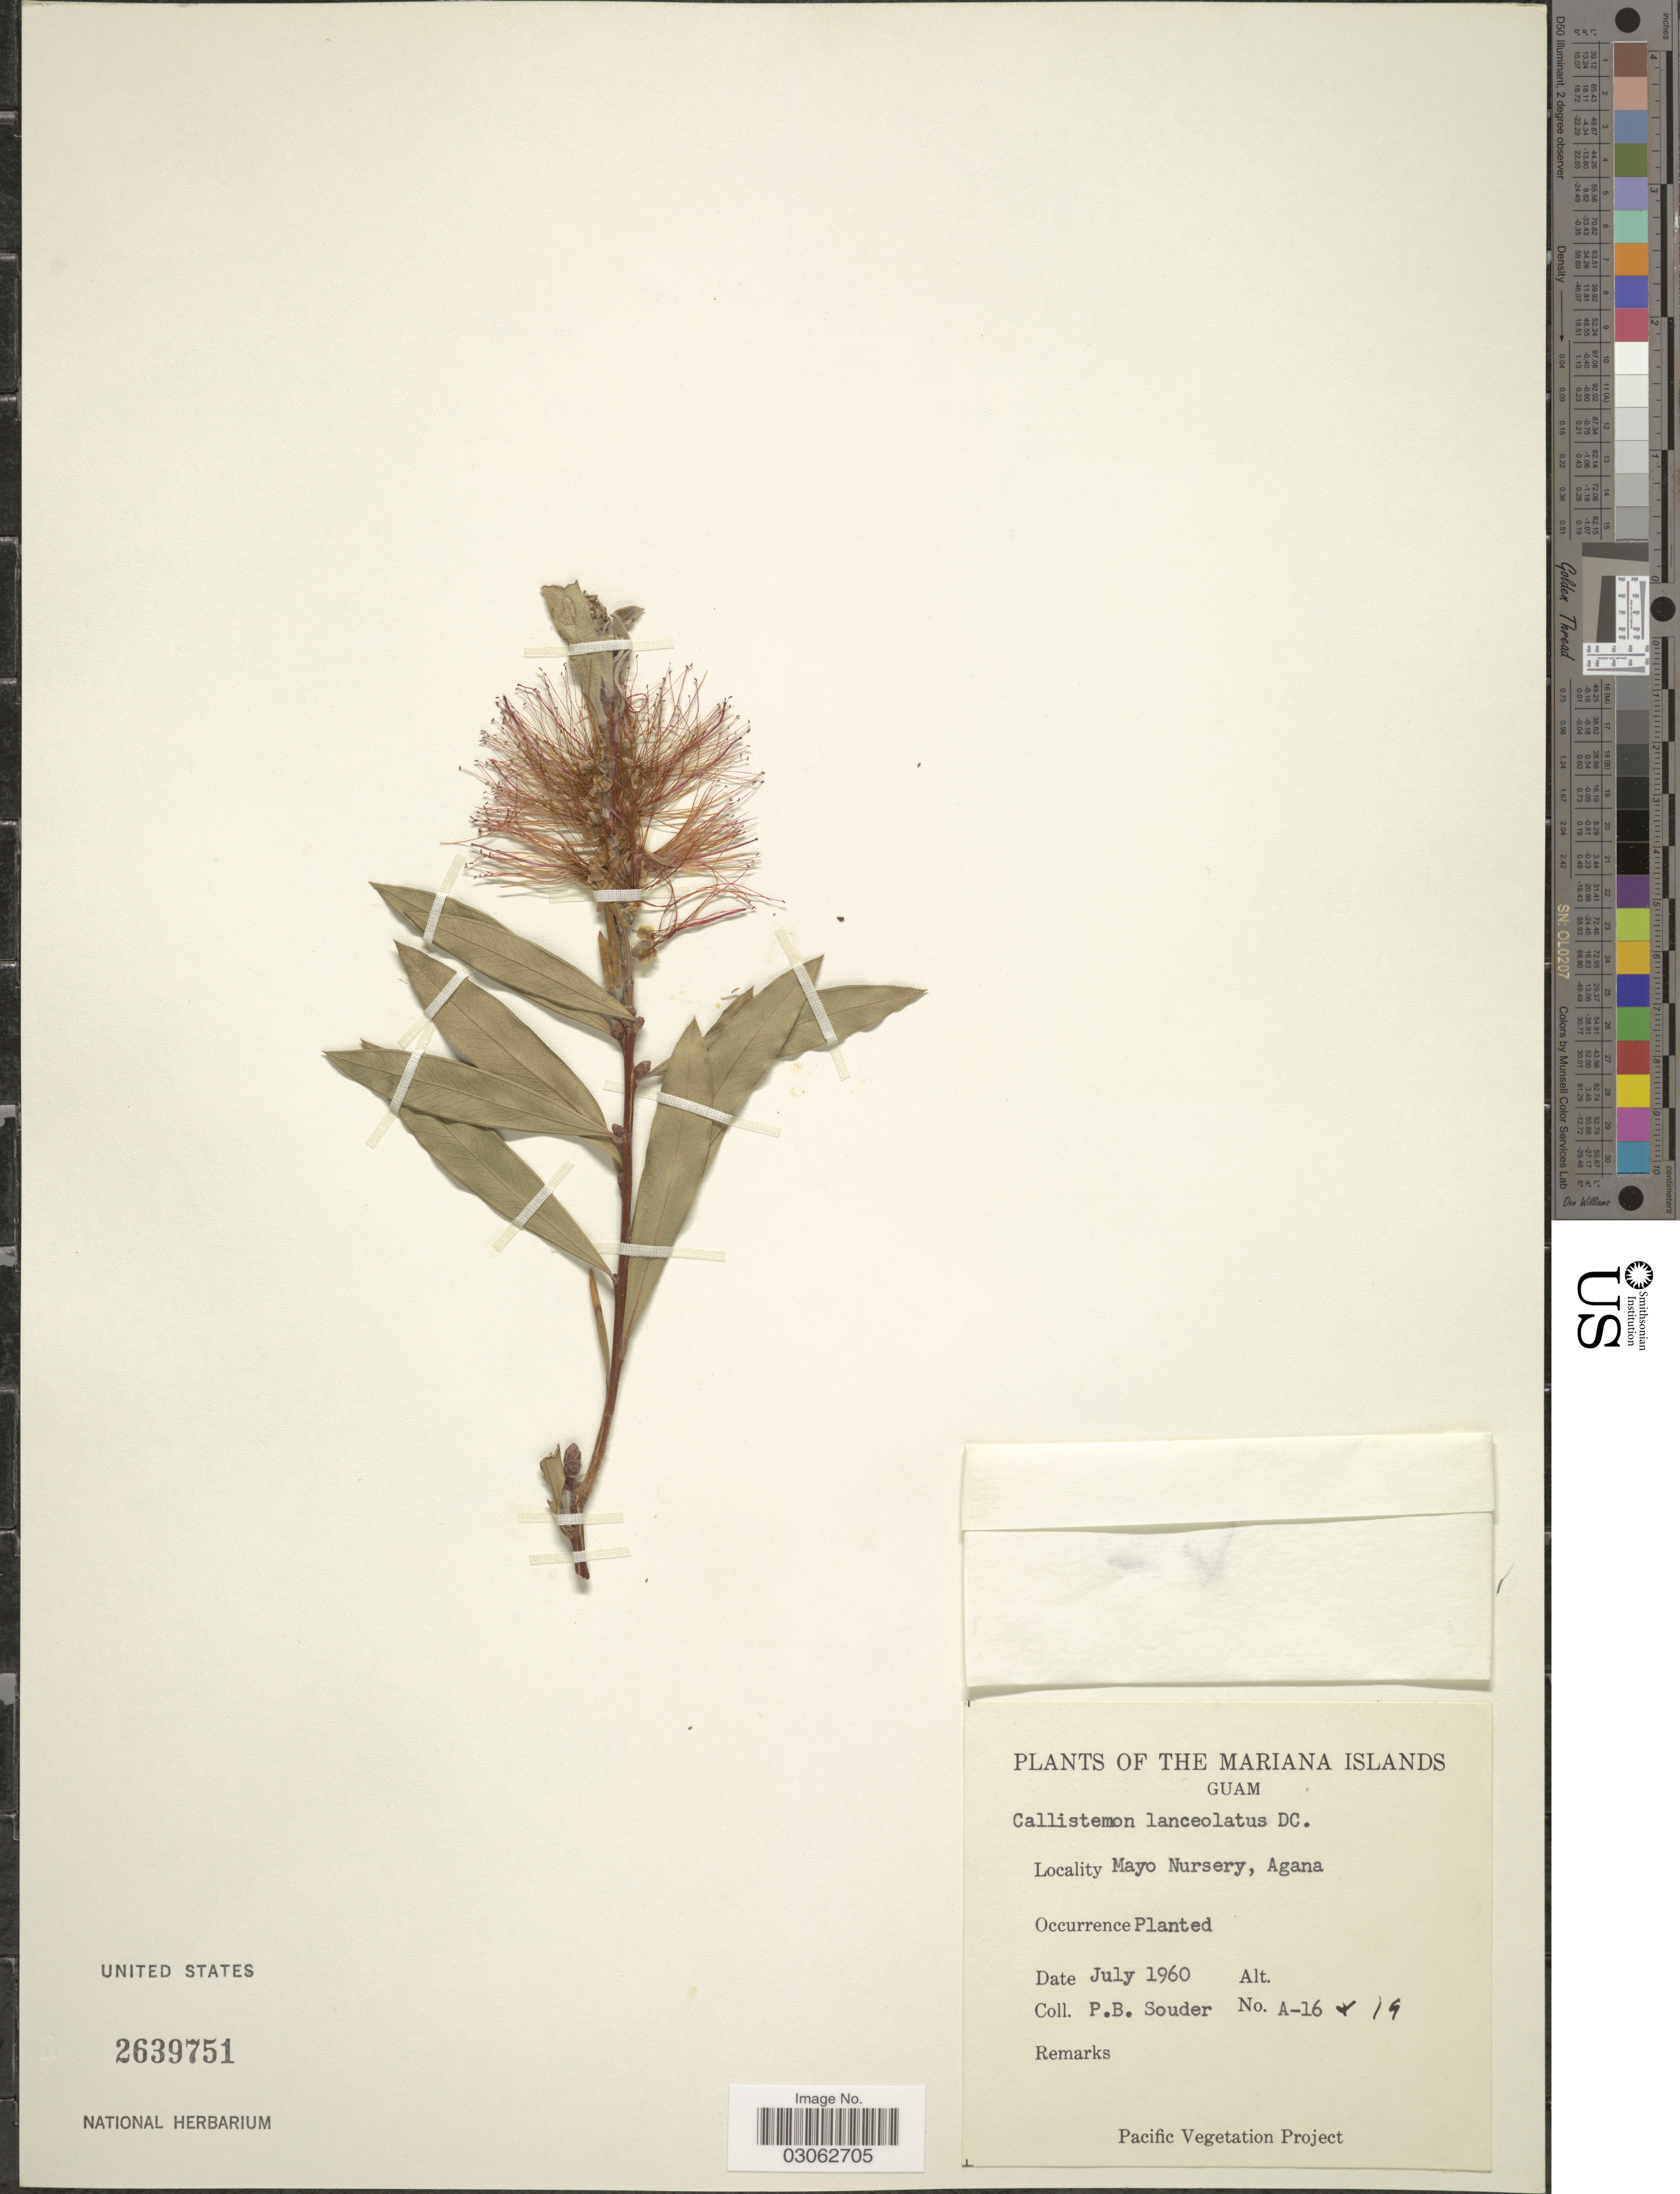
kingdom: Plantae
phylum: Tracheophyta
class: Magnoliopsida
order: Myrtales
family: Myrtaceae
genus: Callistemon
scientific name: Callistemon lanceolatus Colvill ex Sweet, nom. superfl.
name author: Colvill ex Sweet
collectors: P. Souder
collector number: A-16/19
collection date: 1960-07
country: Guam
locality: Mariana Islands. Mayo Nursery, Agana.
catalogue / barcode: US 2639751